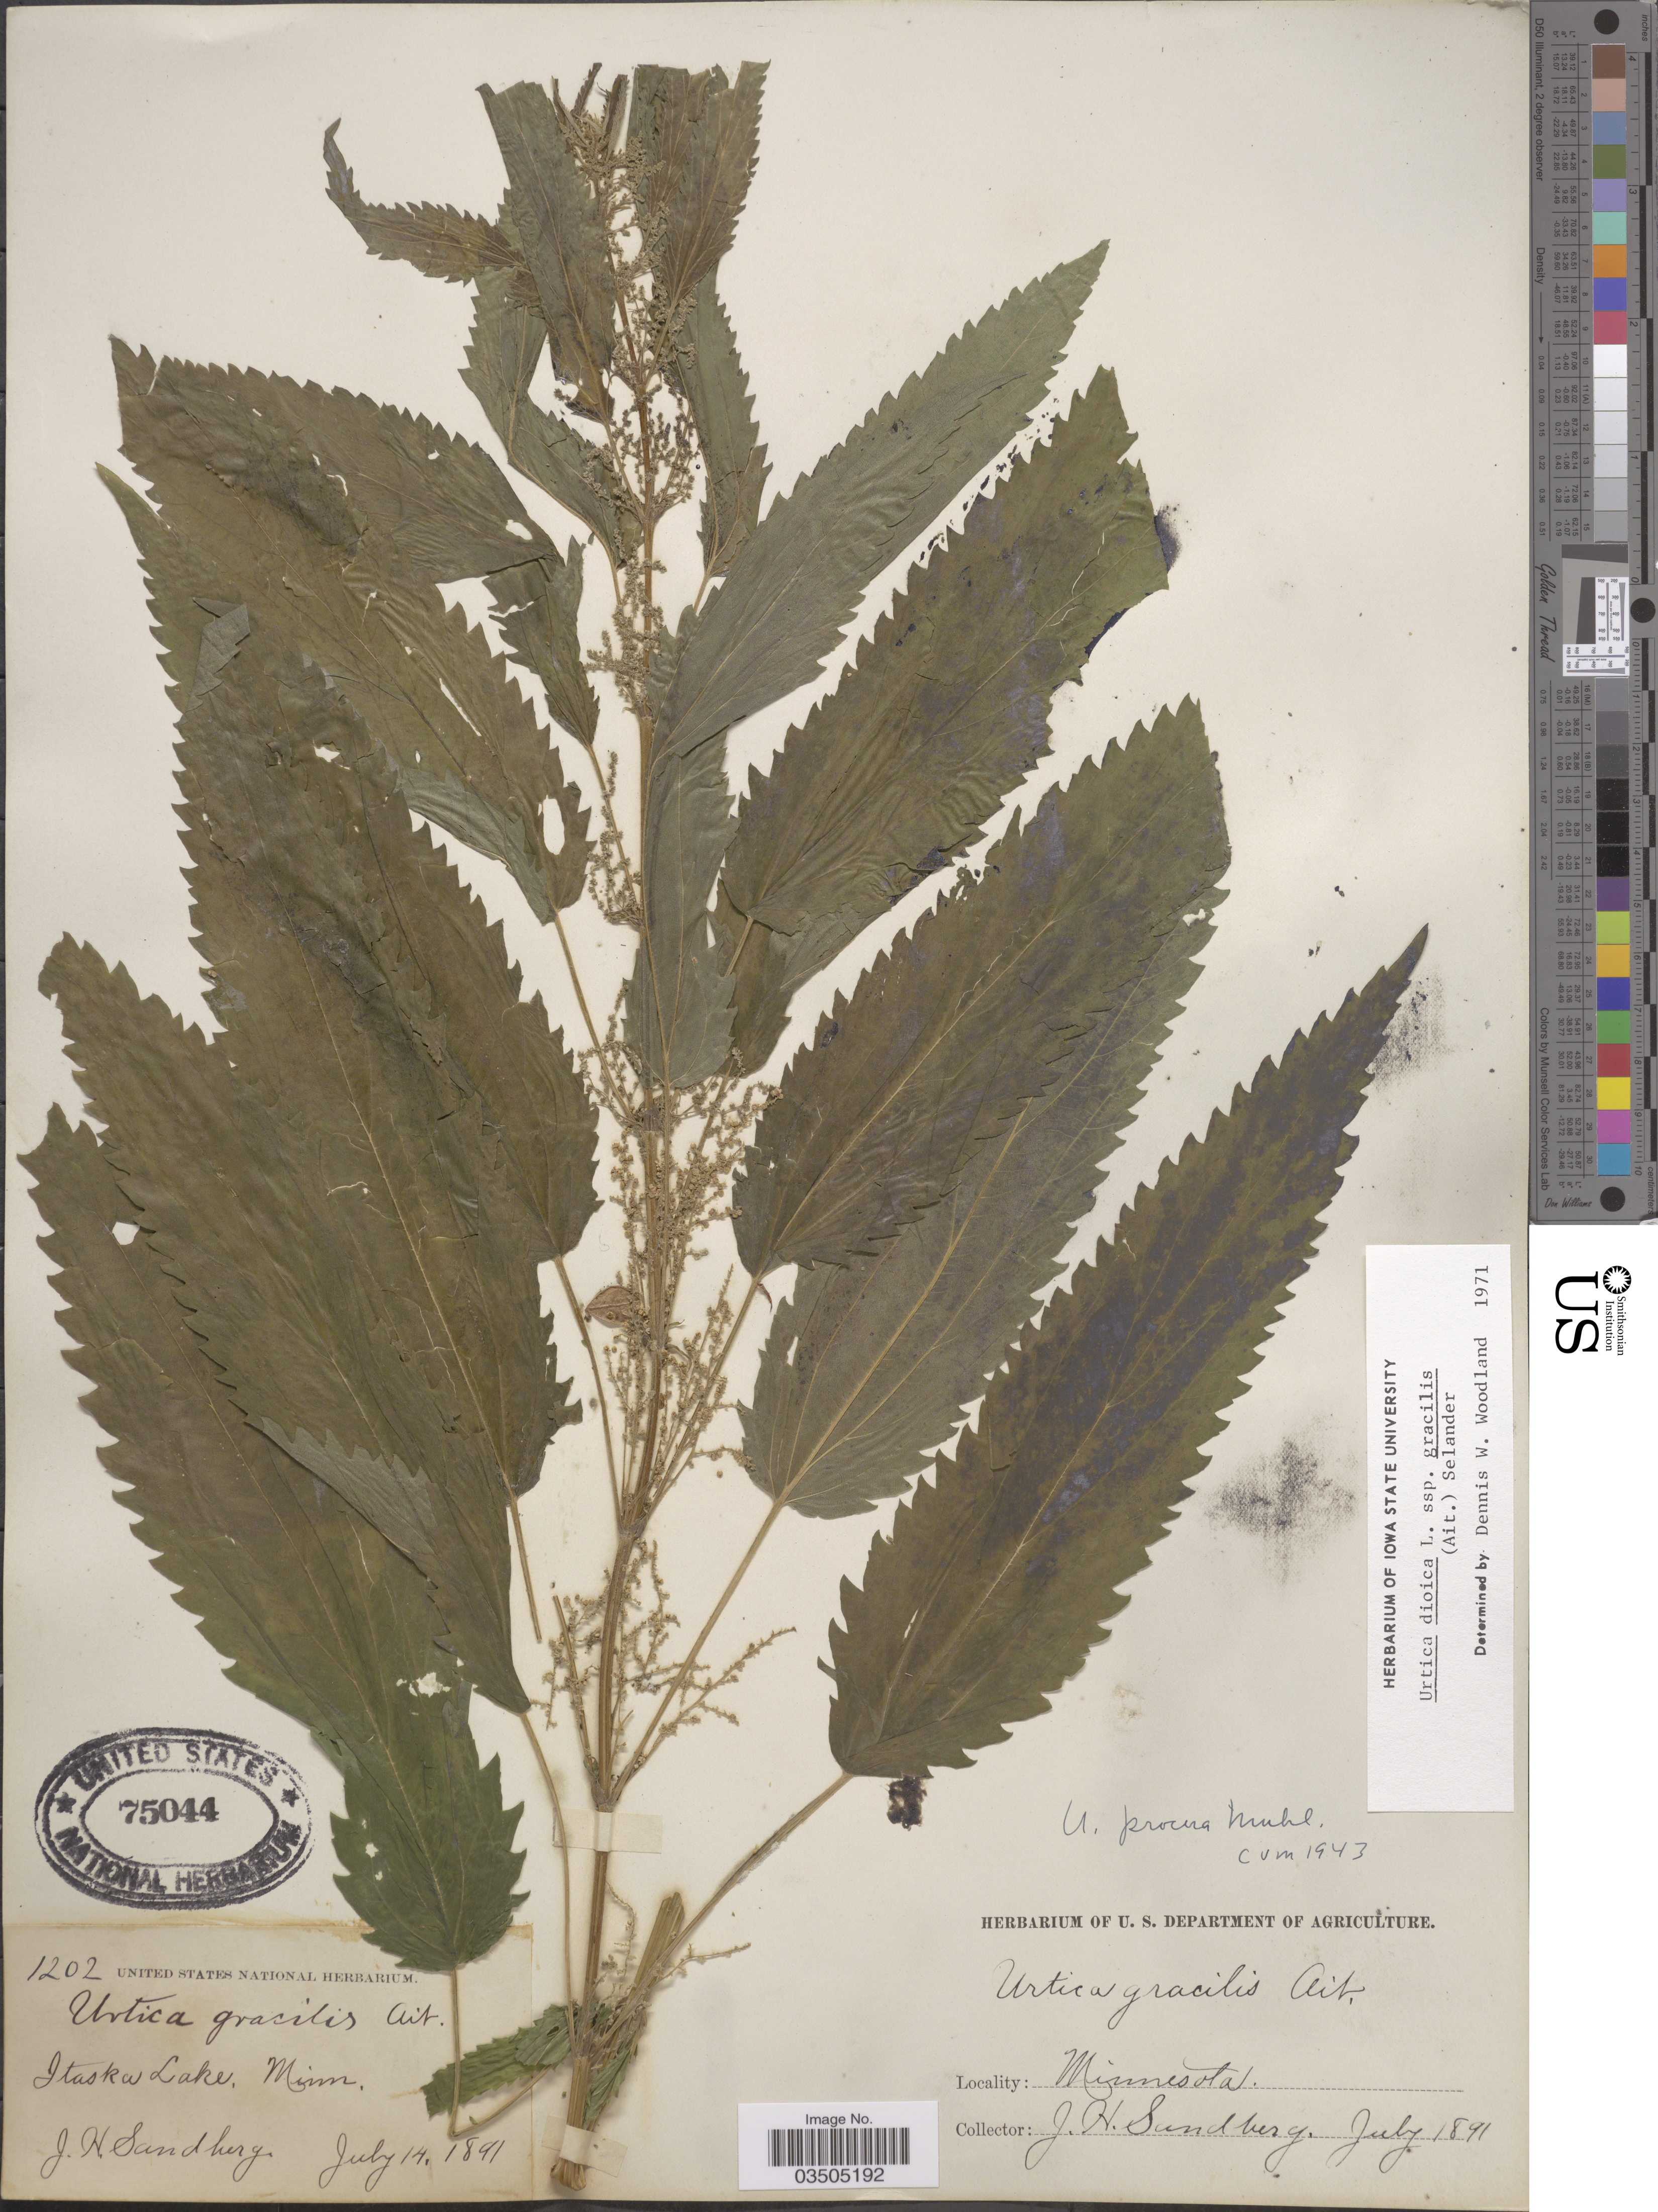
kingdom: Plantae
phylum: Tracheophyta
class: Magnoliopsida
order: Rosales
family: Urticaceae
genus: Urtica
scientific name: Urtica dioica subsp. gracilis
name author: L.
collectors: J. H. Sandberg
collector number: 1202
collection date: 1891-07-14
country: United States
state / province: Minnesota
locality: Itaska Lake.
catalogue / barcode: US 75044